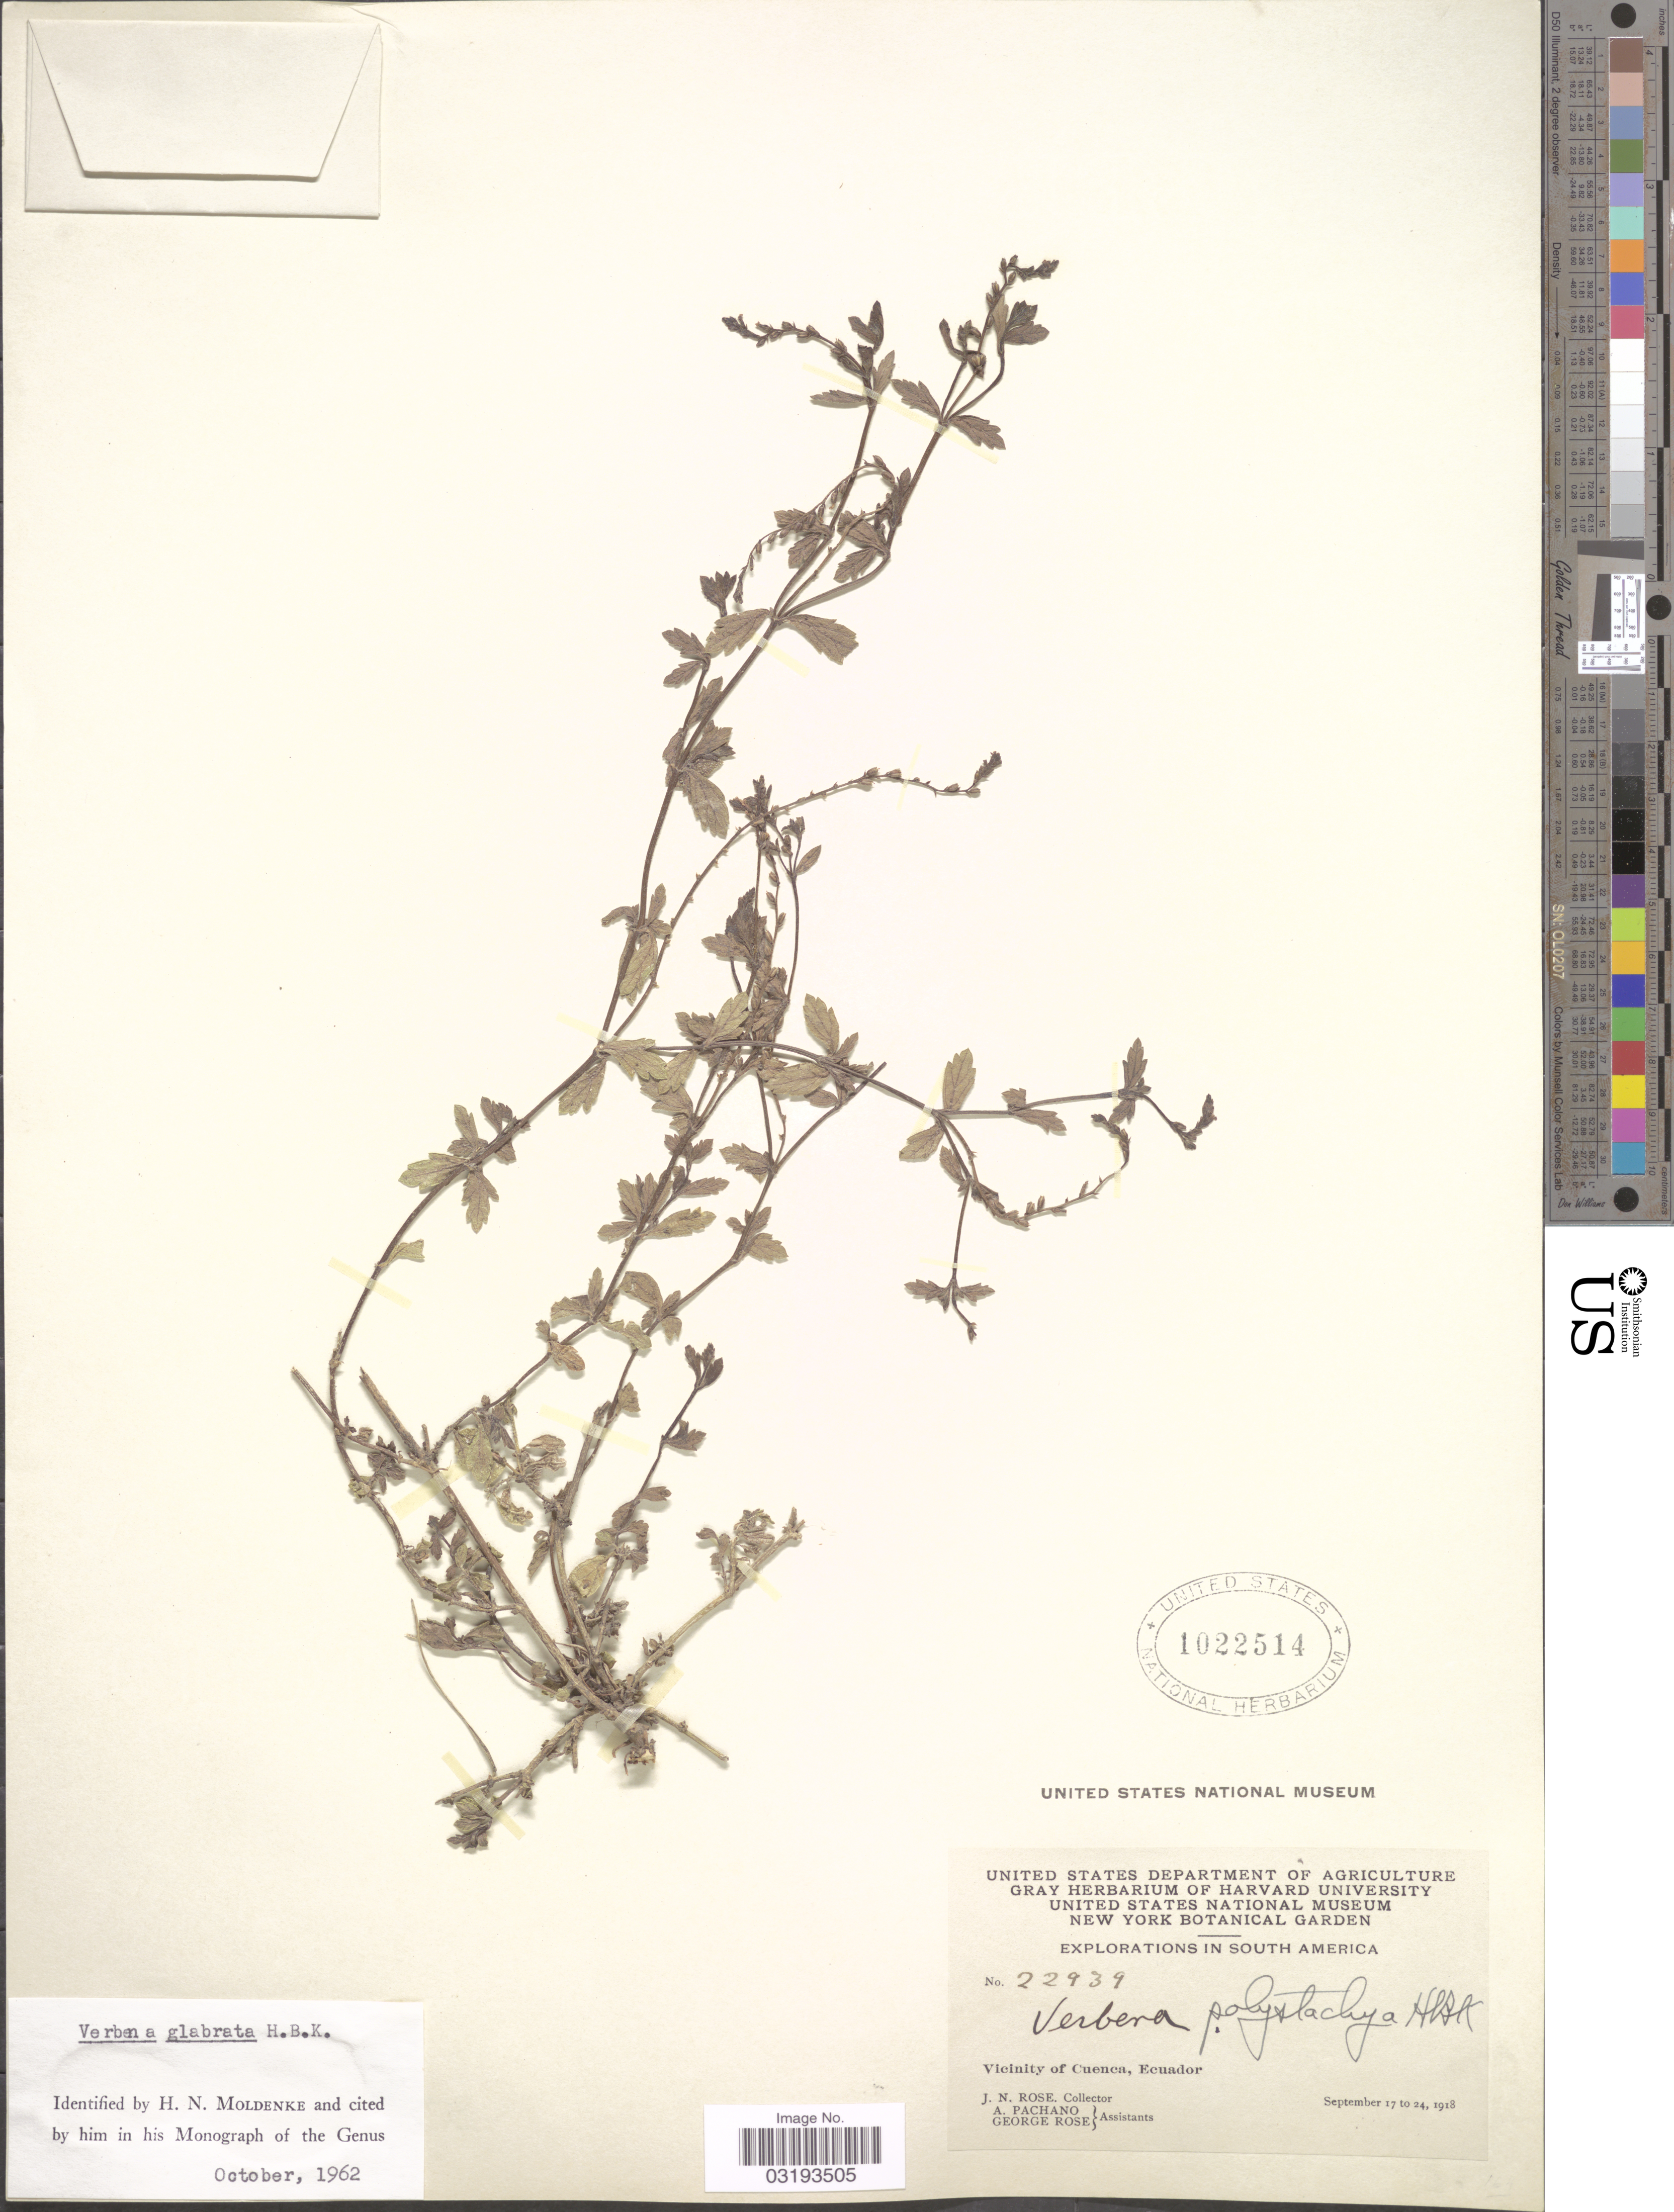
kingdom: Plantae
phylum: Tracheophyta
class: Magnoliopsida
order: Lamiales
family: Verbenaceae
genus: Verbena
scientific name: Verbena glabrata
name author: Kunth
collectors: J. N. Rose, A. Pachano & G. Rose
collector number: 22939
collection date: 1918-09-17/1918-09-24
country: Ecuador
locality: Vicinity of Cuenca.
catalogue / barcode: US 1022514